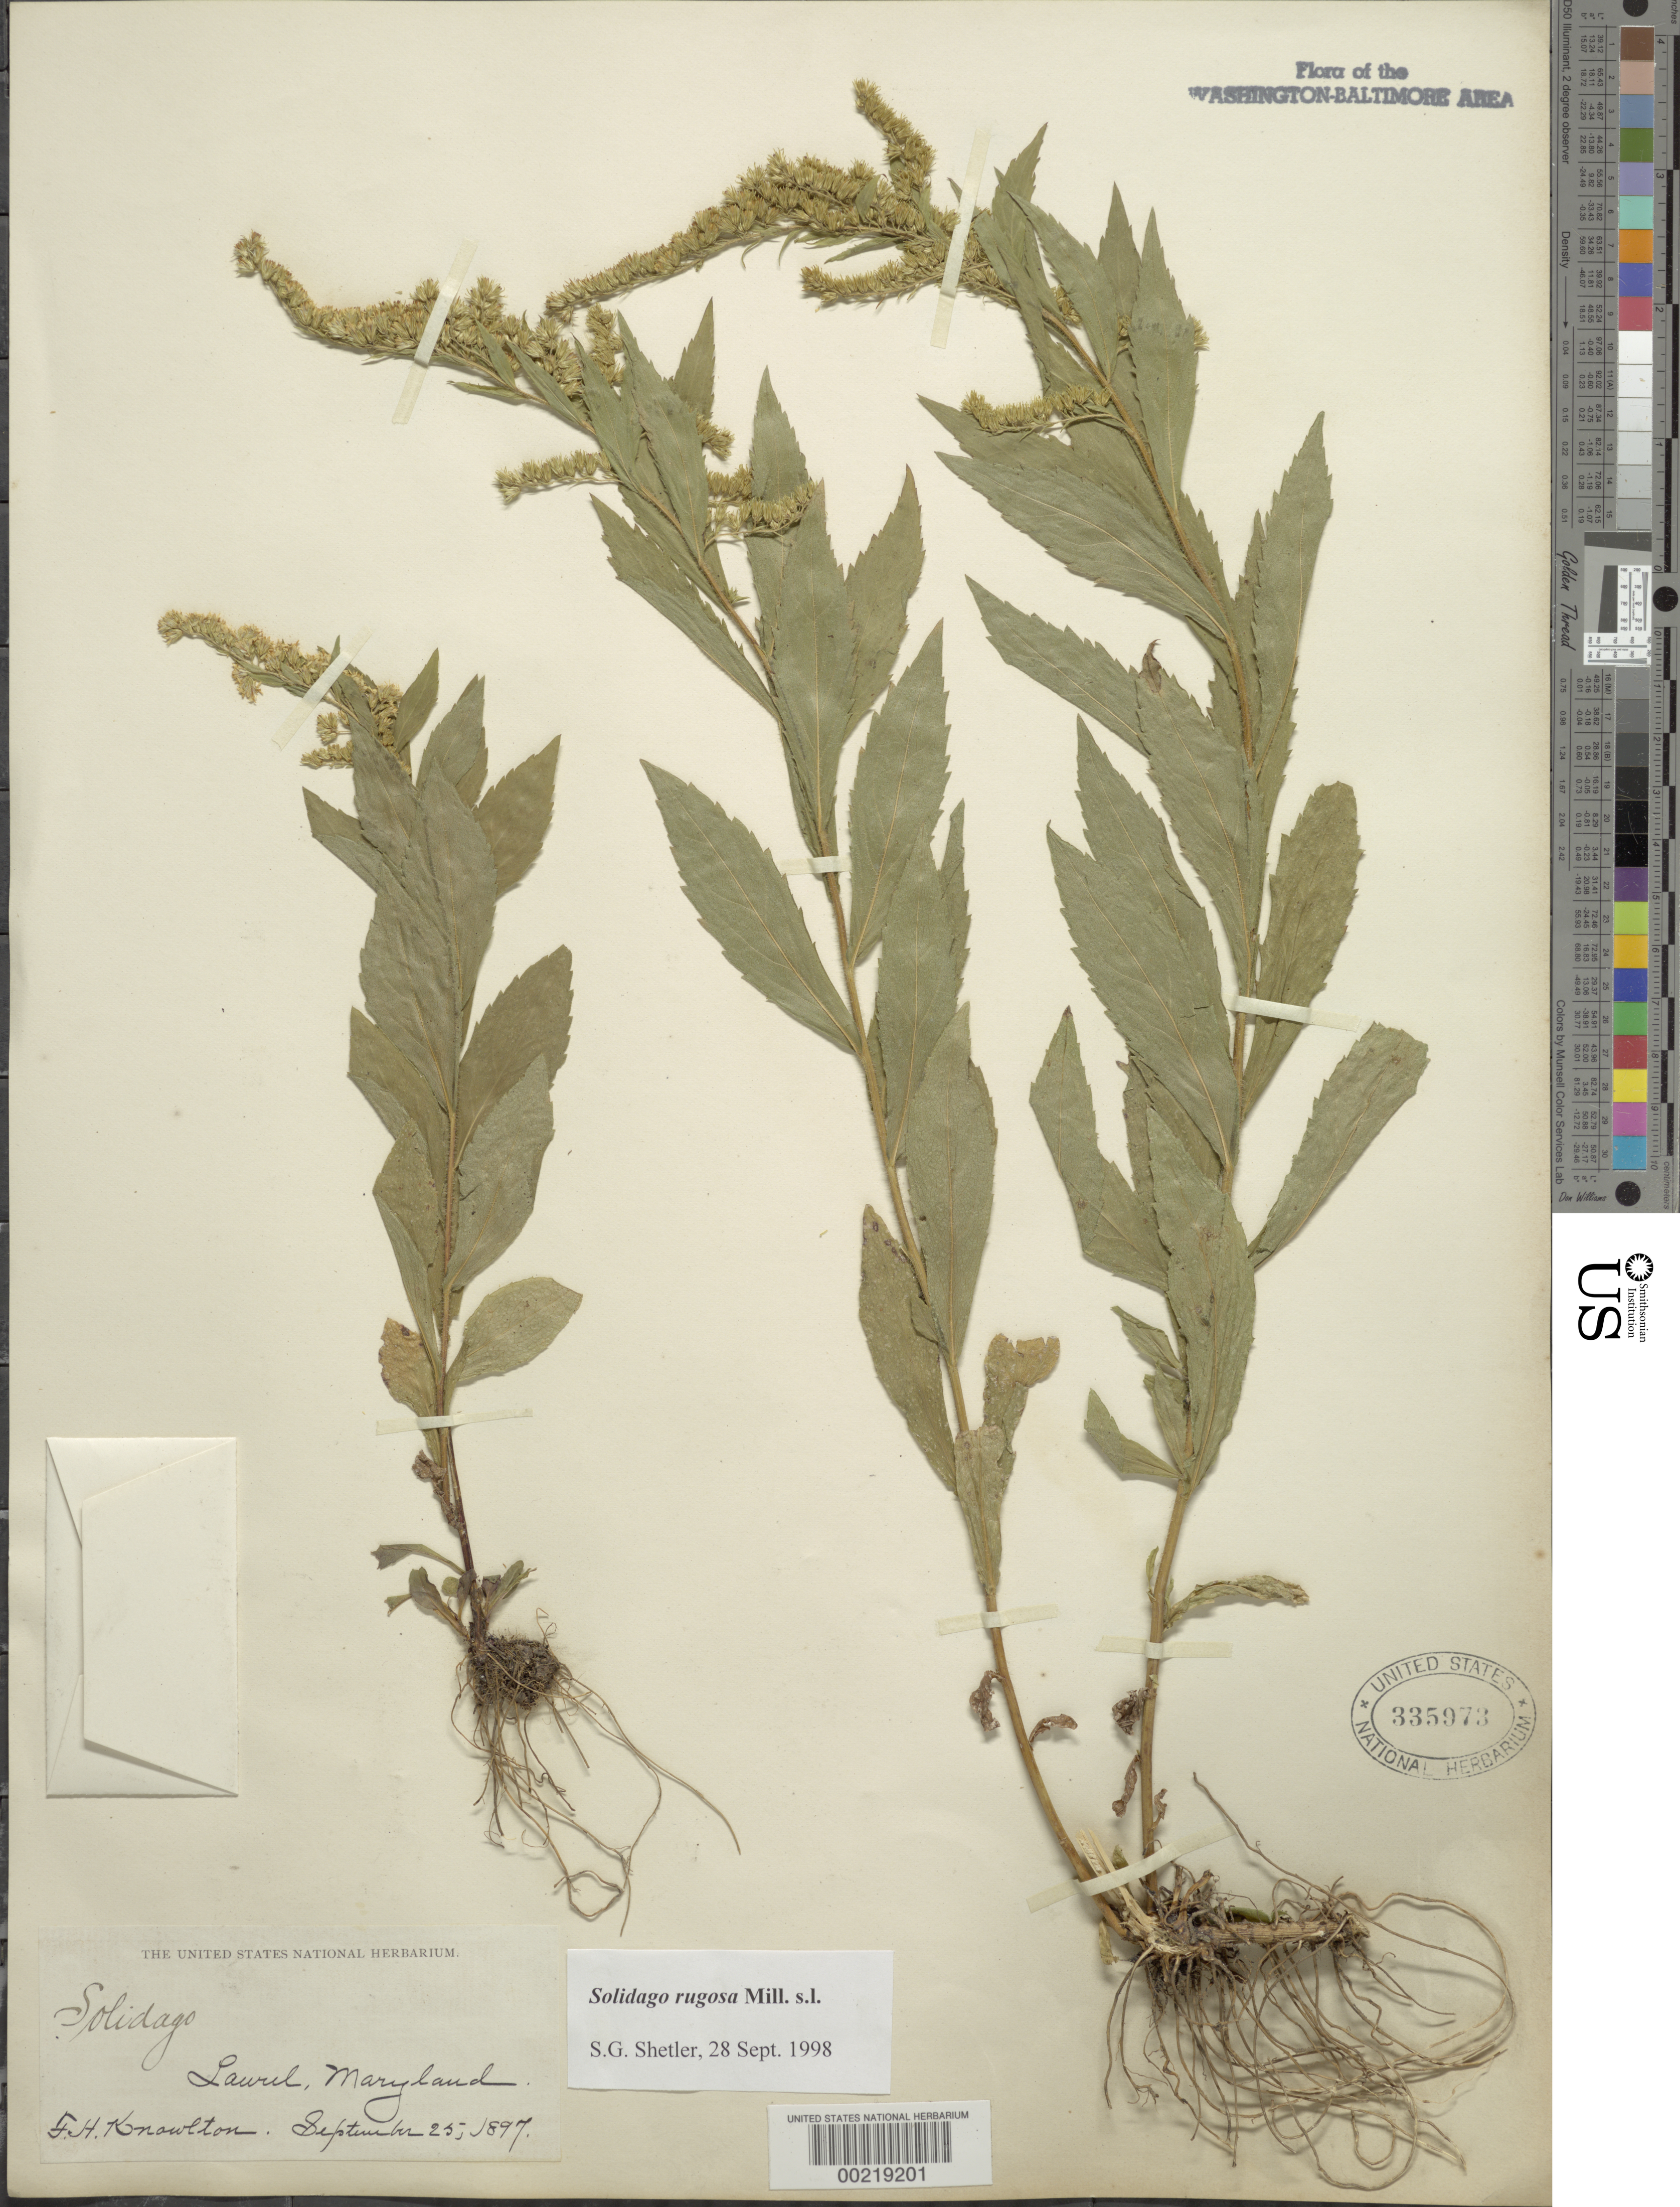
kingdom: Plantae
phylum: Tracheophyta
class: Magnoliopsida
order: Asterales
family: Asteraceae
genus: Solidago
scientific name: Solidago rugosa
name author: Mill.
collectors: F. H. Knowlton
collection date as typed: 25 Sep 1897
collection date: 1897-09-25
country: United States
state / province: Maryland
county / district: Prince George's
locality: Laurel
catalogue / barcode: US 335973